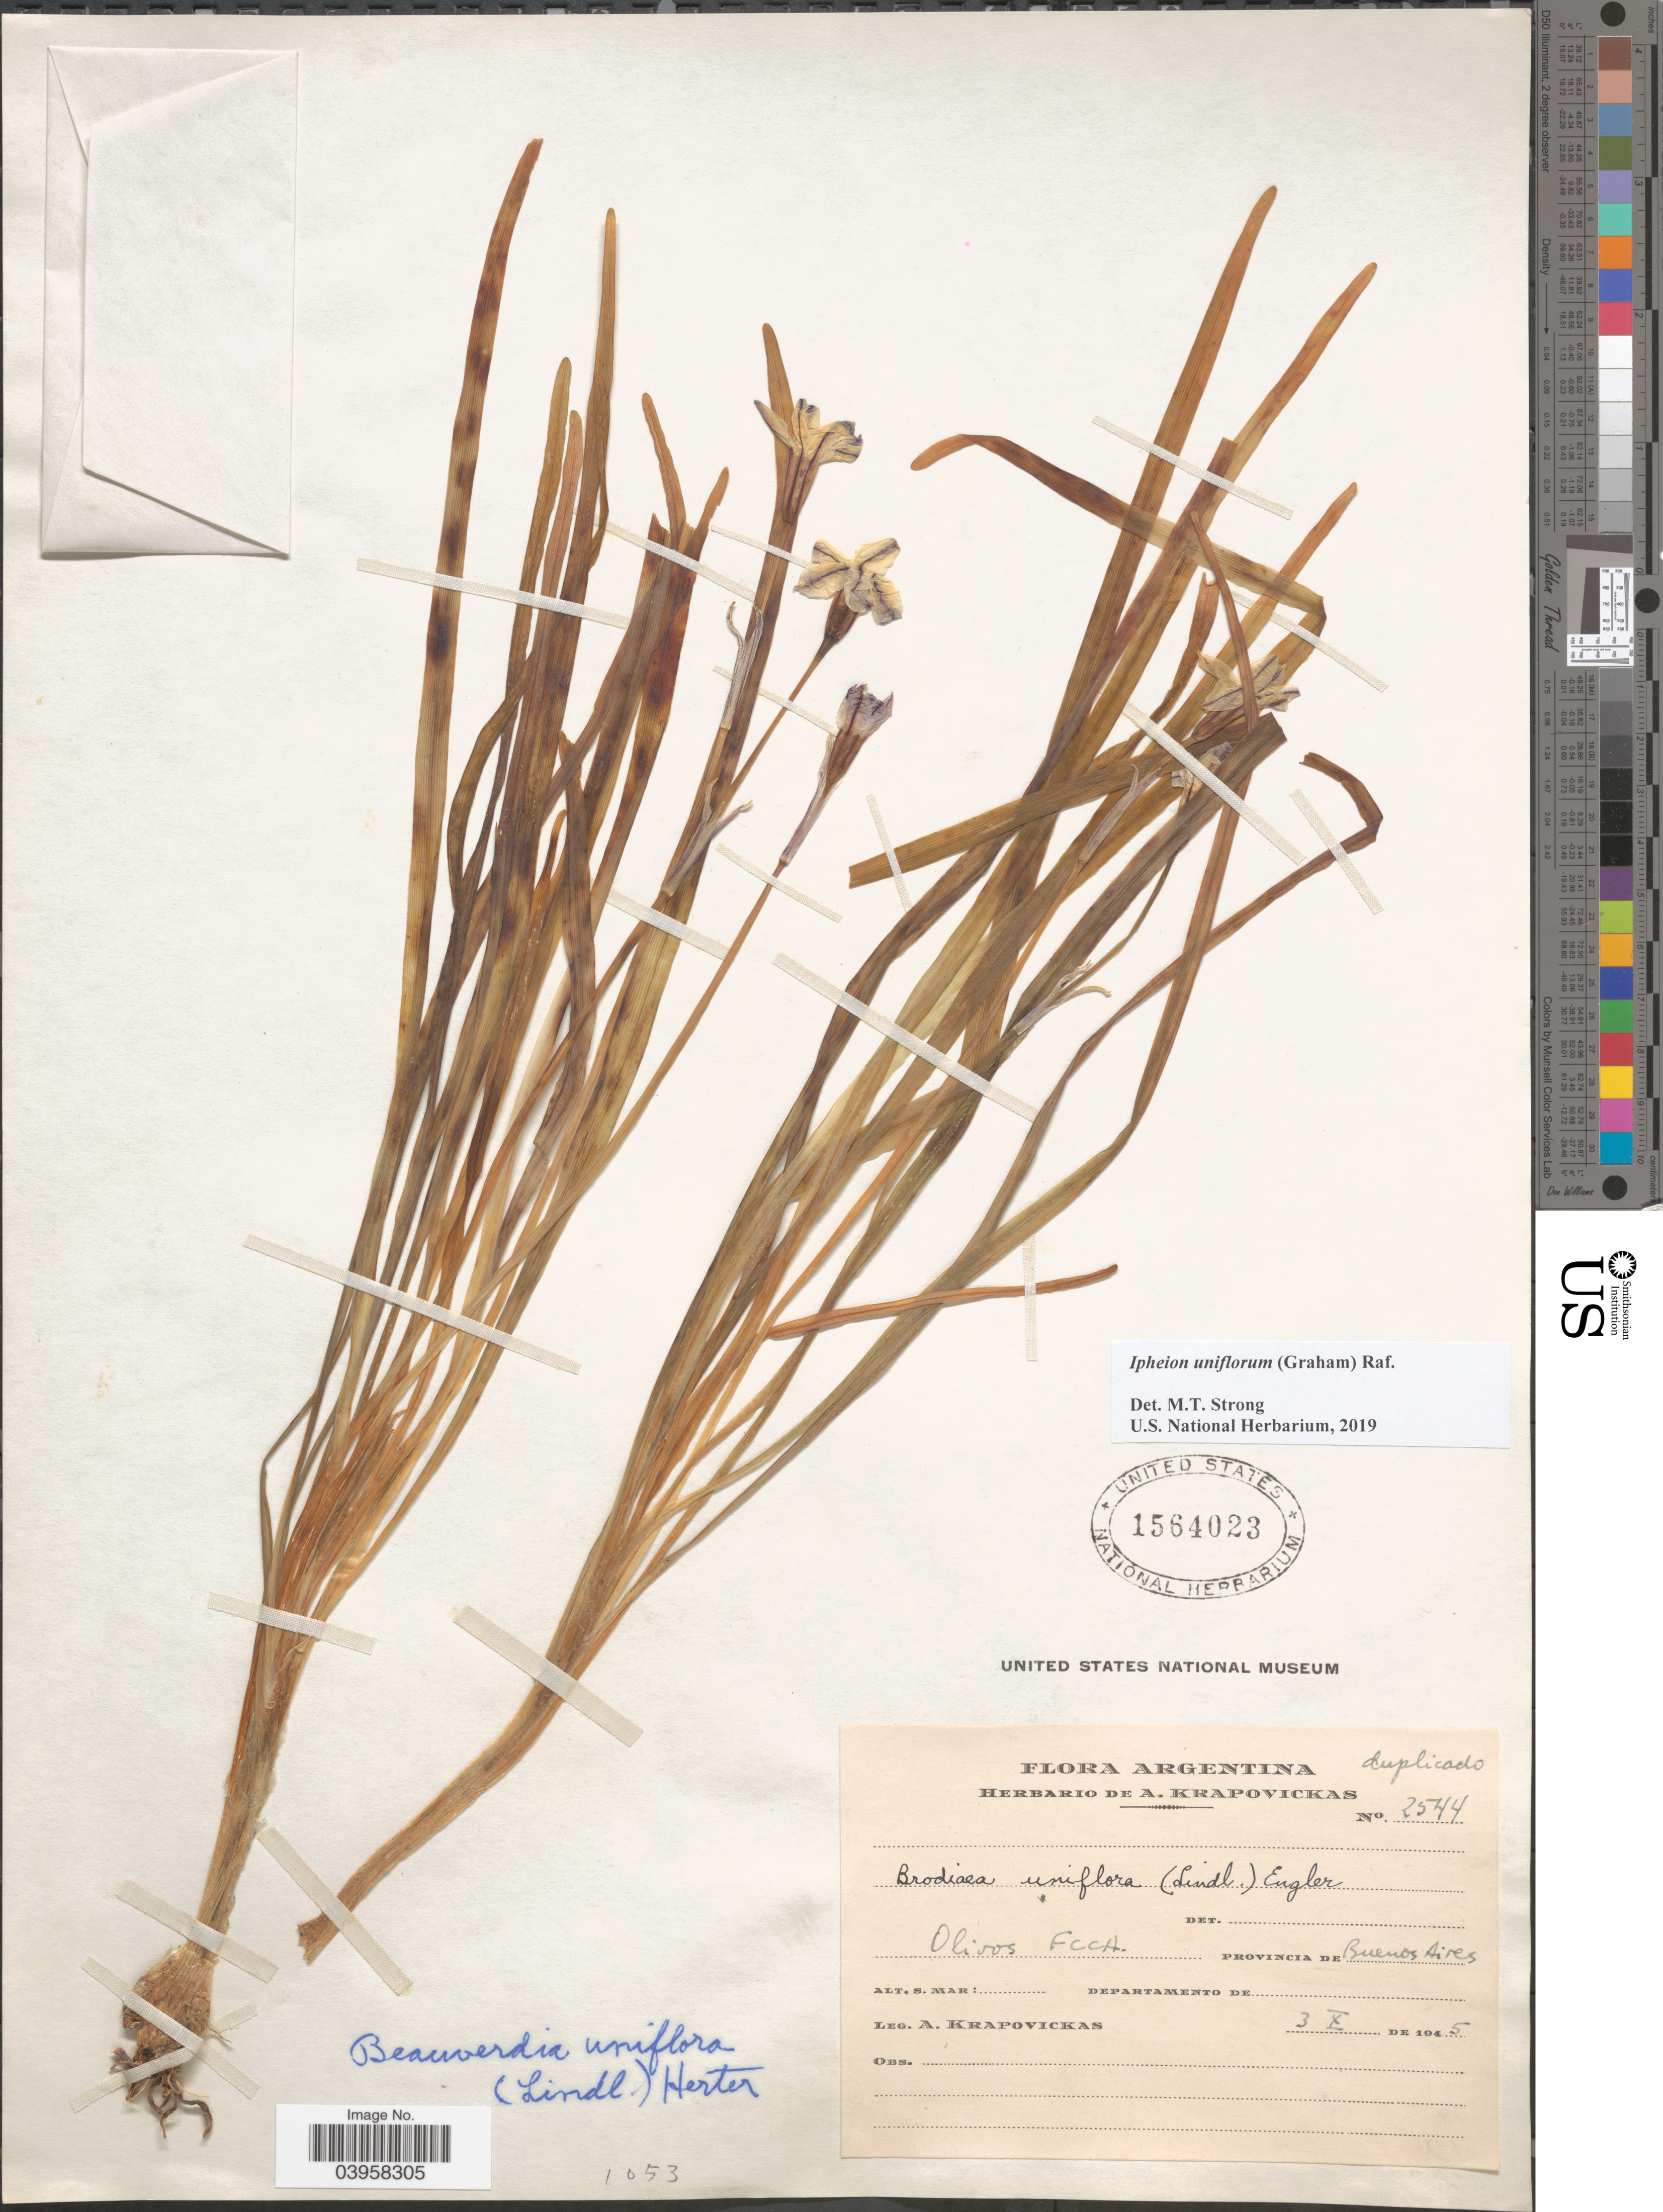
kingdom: Plantae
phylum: Tracheophyta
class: Liliopsida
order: Asparagales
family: Amaryllidaceae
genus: Ipheion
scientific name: Ipheion uniflorum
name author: (Graham) Raf.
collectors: A. Krapovickas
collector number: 2544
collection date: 1945-10-03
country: Argentina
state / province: Buenos Aires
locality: Olivos FCCA.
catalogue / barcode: US 1564023